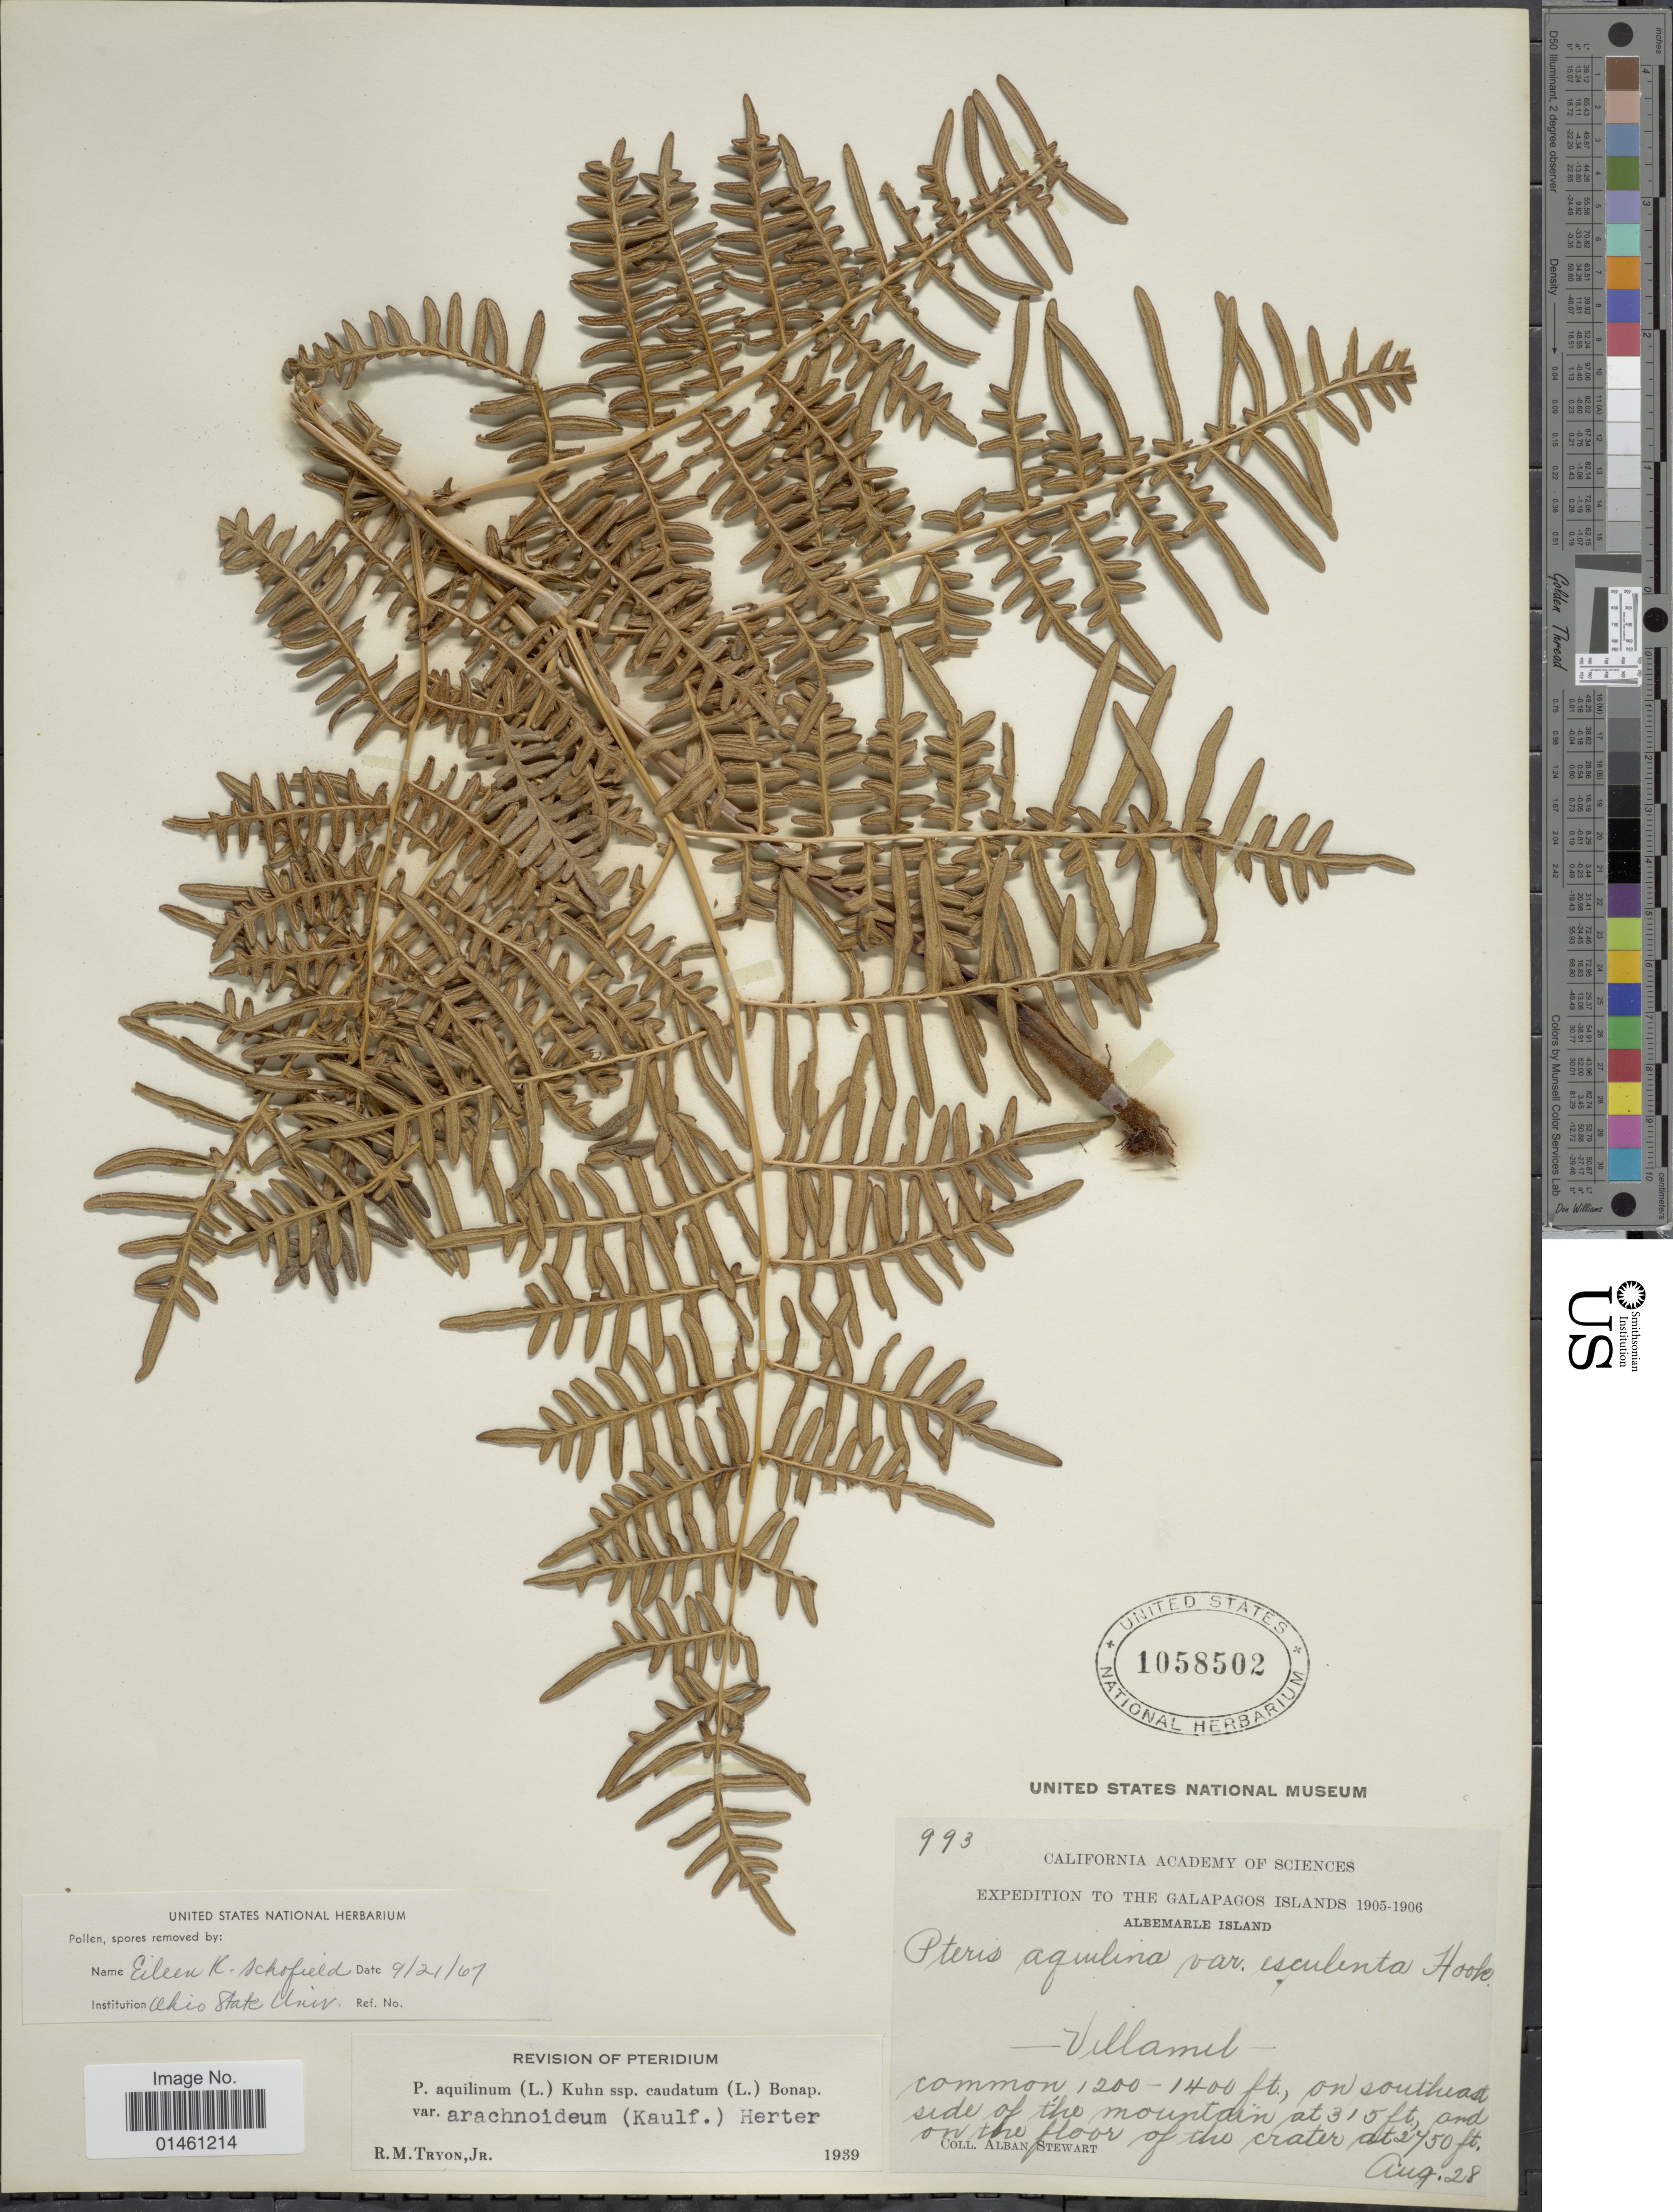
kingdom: Plantae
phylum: Tracheophyta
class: Polypodiopsida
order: Polypodiales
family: Dennstaedtiaceae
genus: Pteridium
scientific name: Pteridium aquilinum var. arachnoideum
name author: (Kaulf.) Herter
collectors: A. Stewart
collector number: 993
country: Ecuador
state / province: Colón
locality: Galapagos Islands, Albemarle Island, Villamel, on southeast side of the mountain at 315ft and on the floor of the crater at 2750ft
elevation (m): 366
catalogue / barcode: US 1058502